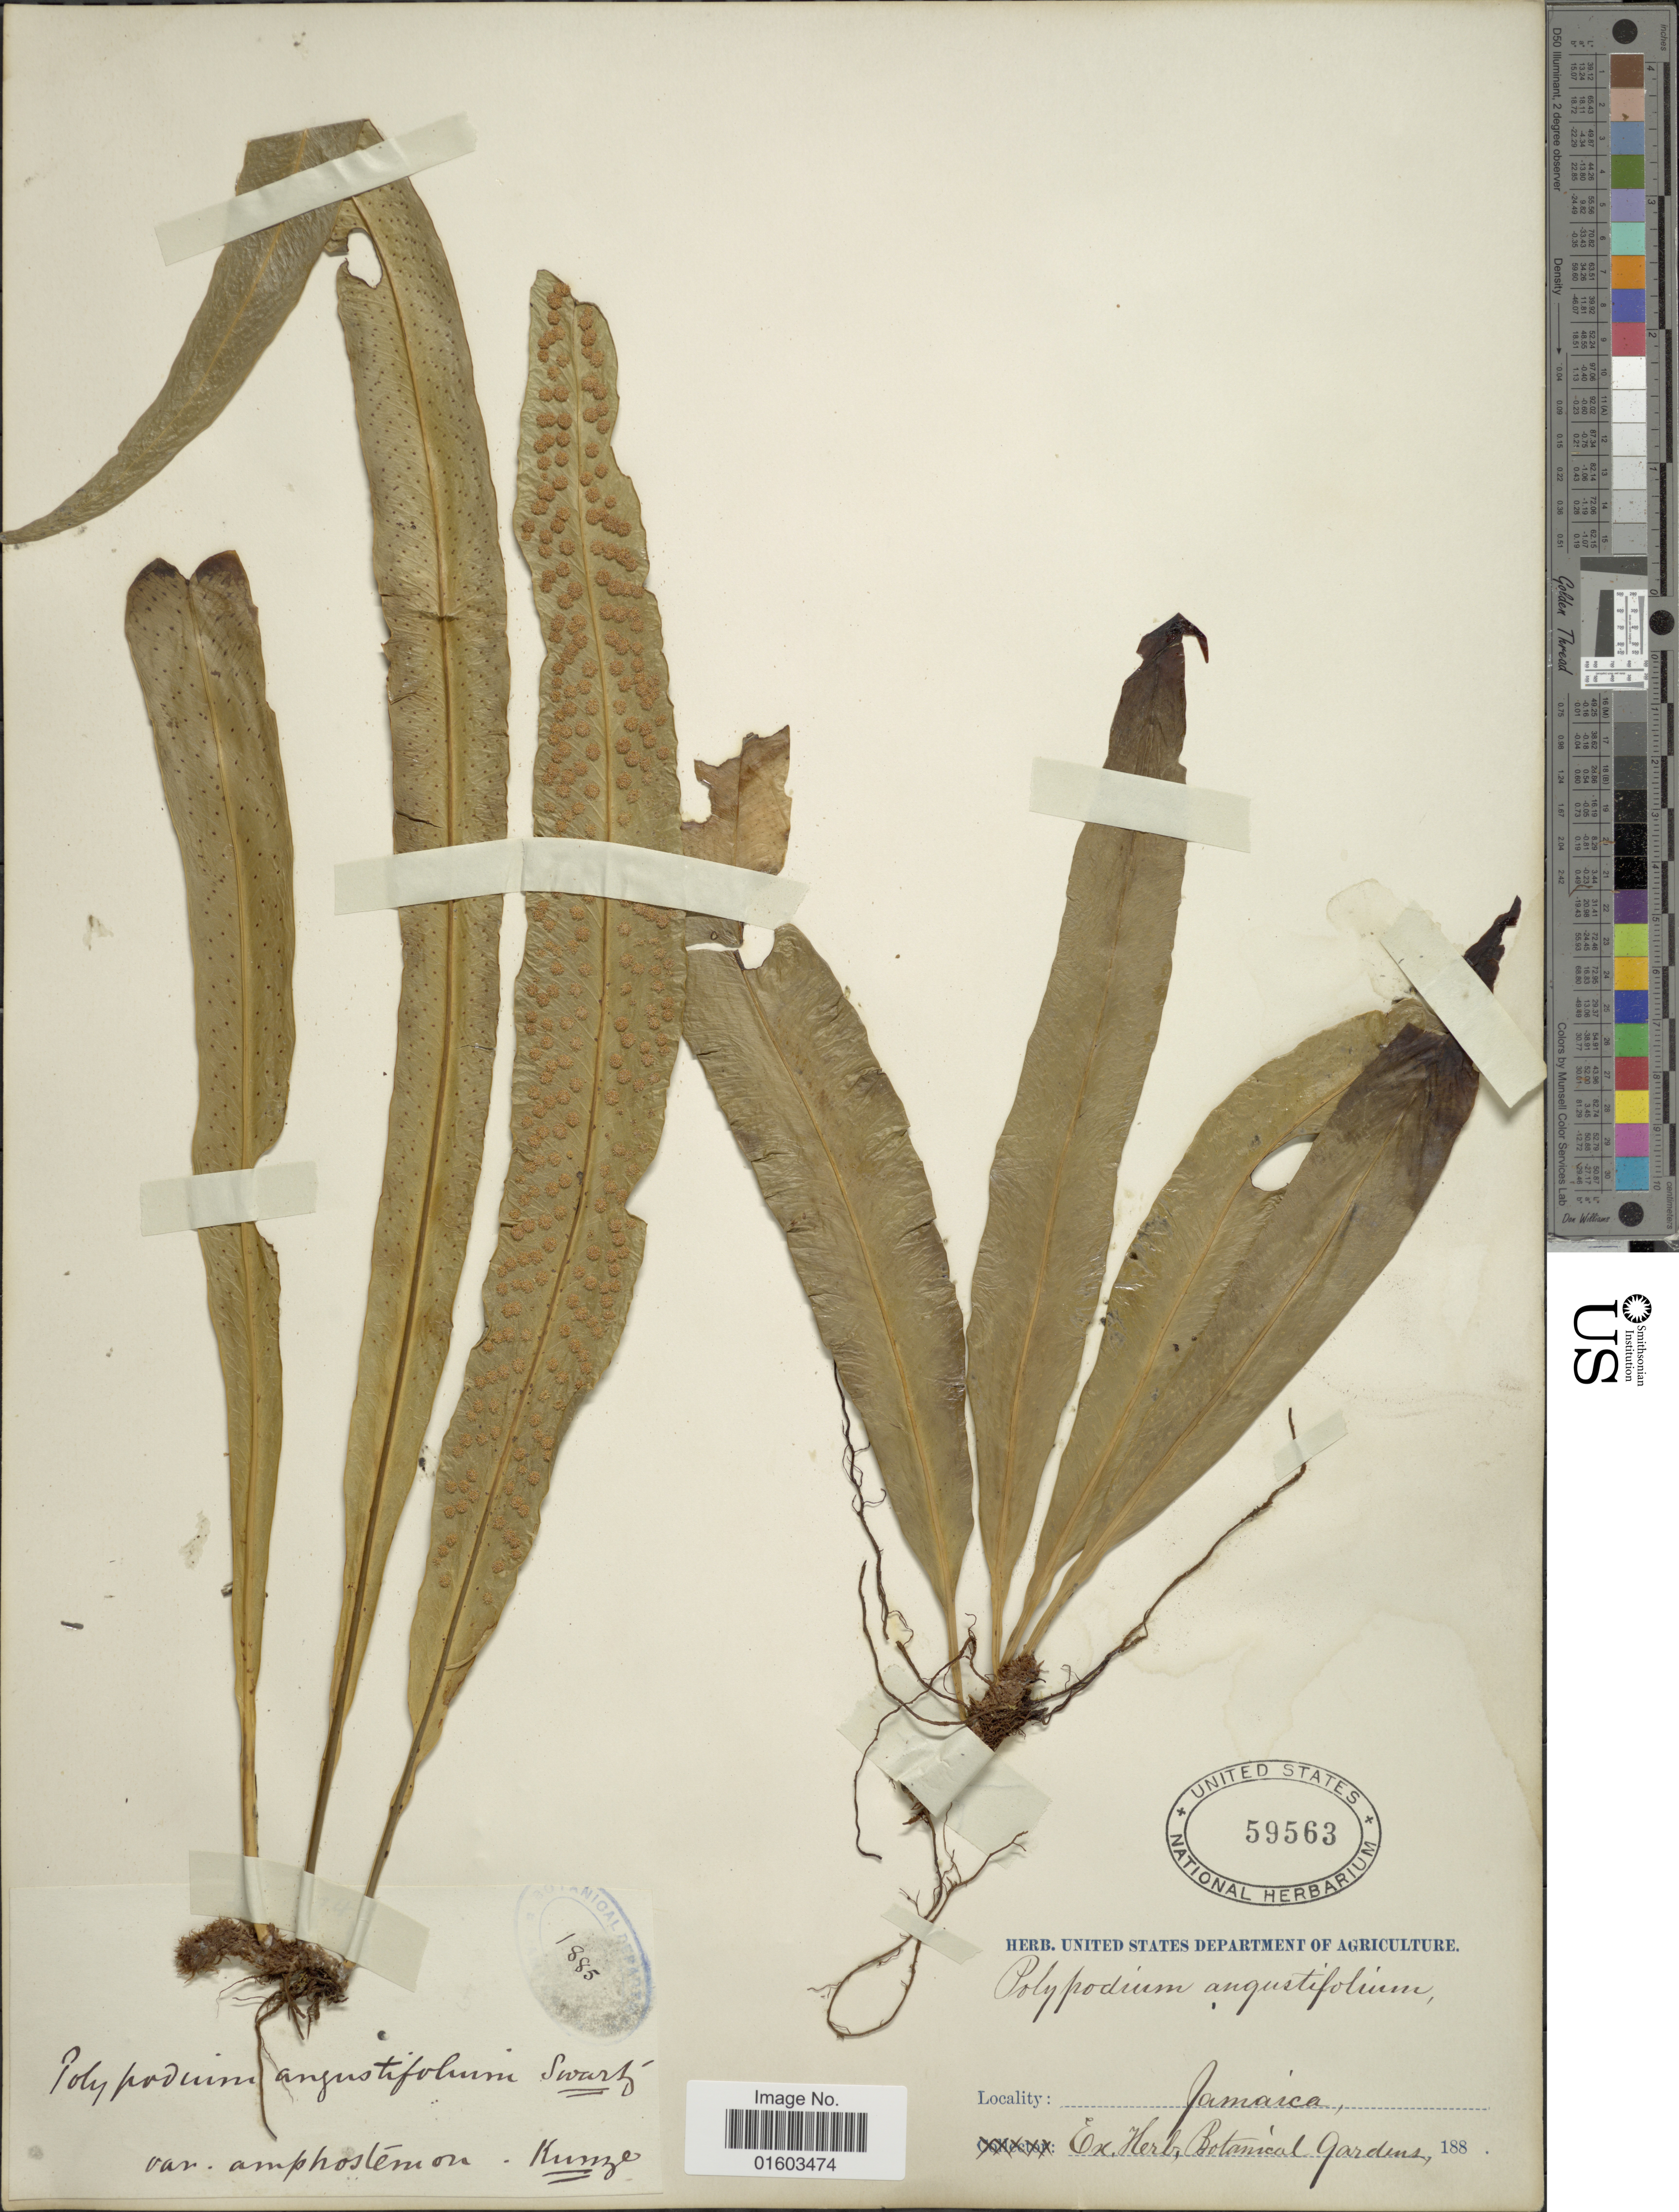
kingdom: Plantae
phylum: Tracheophyta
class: Polypodiopsida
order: Polypodiales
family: Polypodiaceae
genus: Campyloneurum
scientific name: Campyloneurum angustifolium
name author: (Sw.) Fée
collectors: ex herb. Bot. Gard.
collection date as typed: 188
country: Jamaica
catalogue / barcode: US 59563